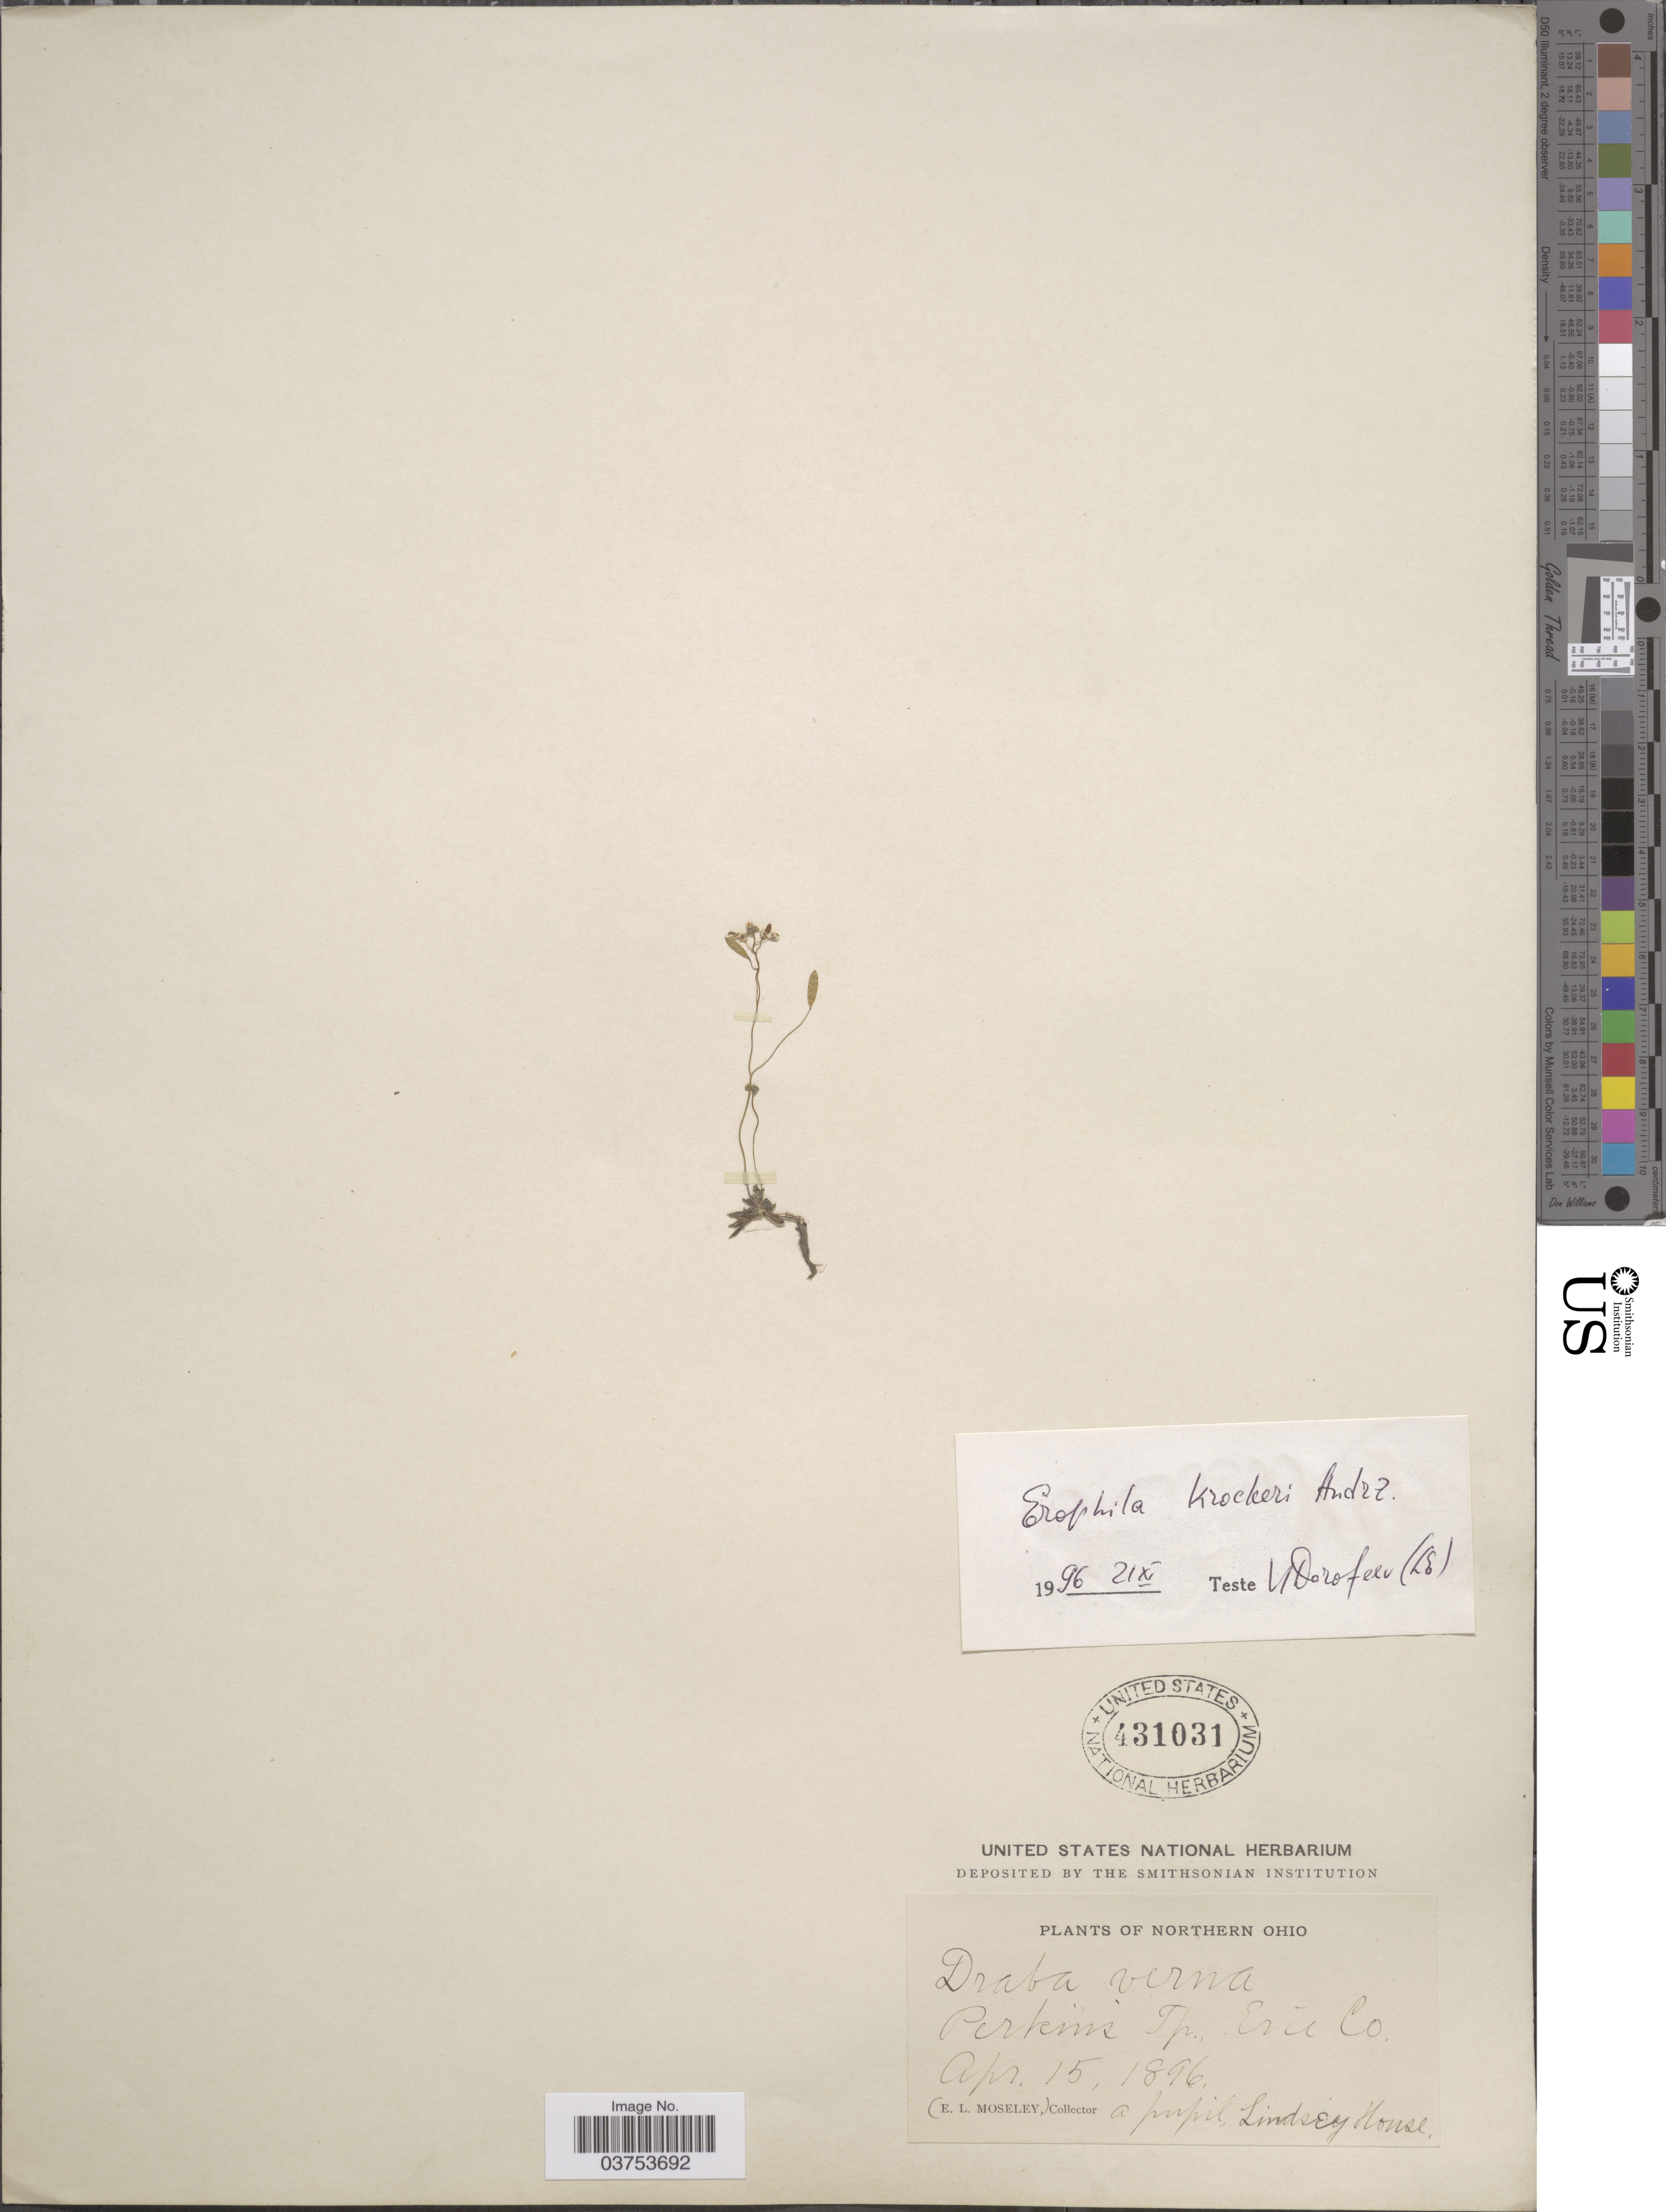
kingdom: Plantae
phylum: Tracheophyta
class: Magnoliopsida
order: Brassicales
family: Brassicaceae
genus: Erophila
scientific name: Erophila verna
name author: (L.) DC.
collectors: L. House & E. Moseley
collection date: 1896-04-15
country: United States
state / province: Ohio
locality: Northern Ohio. Perkins Tp., Erie Co.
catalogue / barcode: US 431031